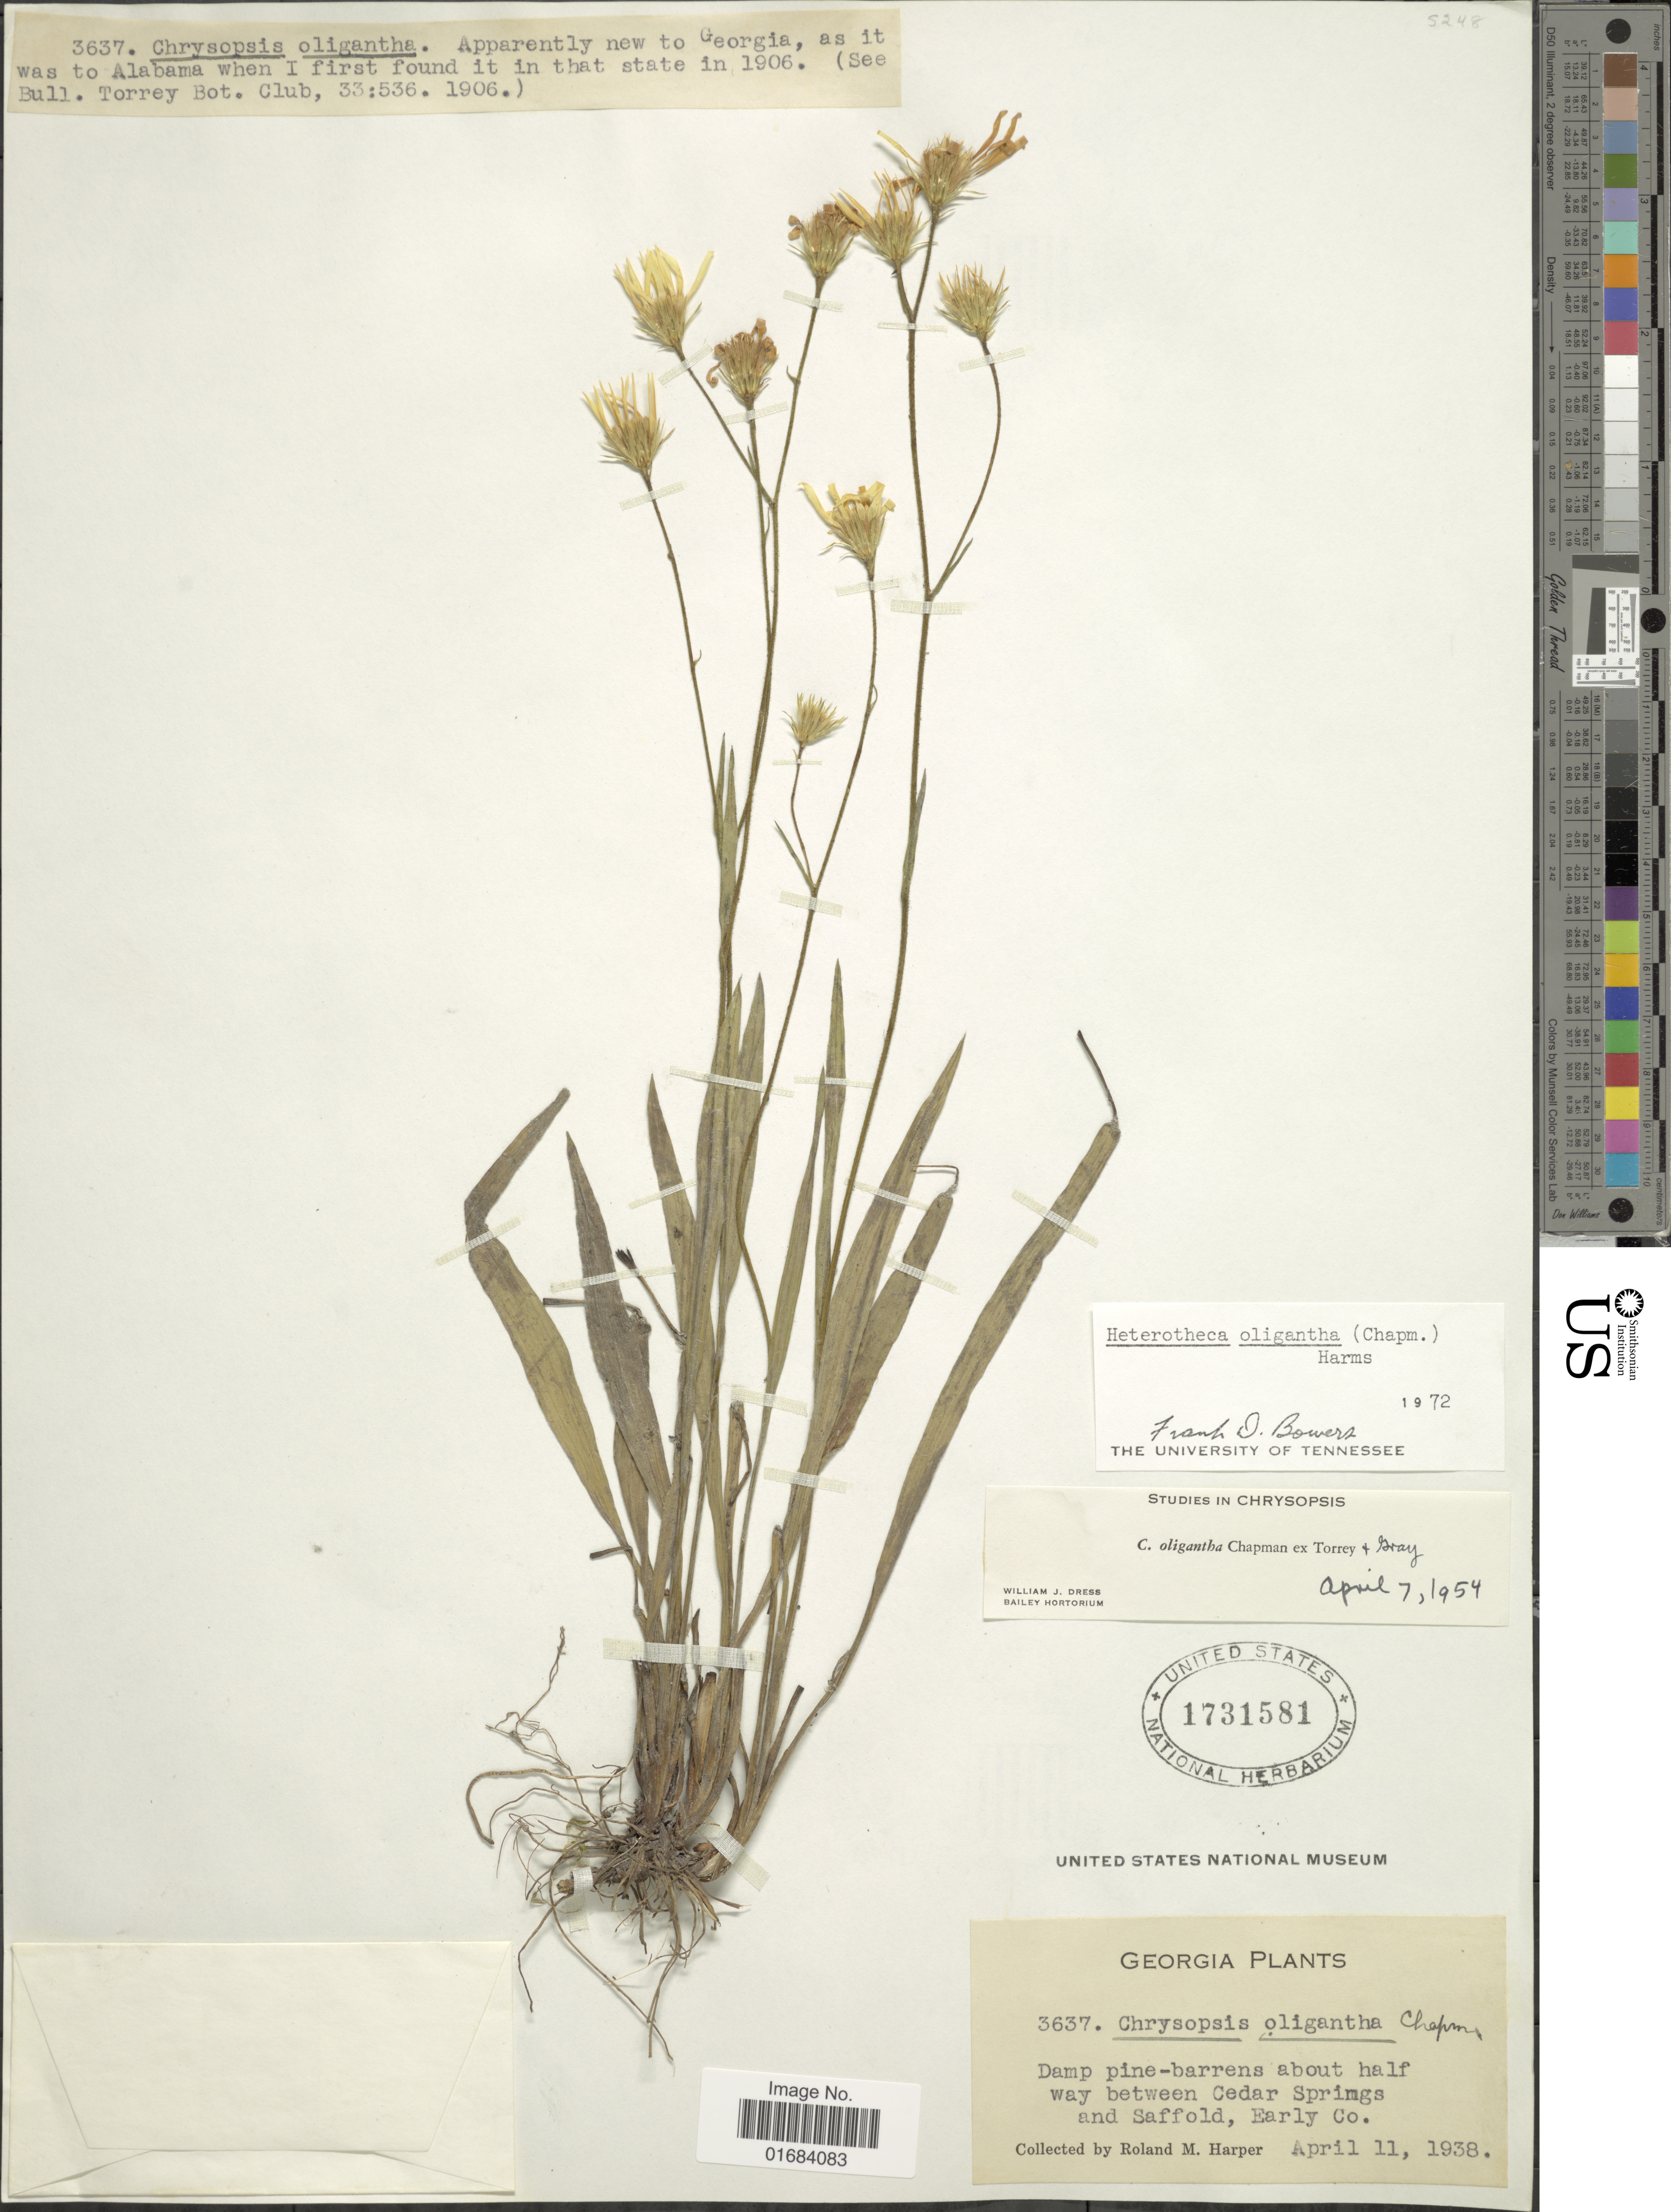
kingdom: Plantae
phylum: Tracheophyta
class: Magnoliopsida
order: Asterales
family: Asteraceae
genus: Pityopsis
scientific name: Pityopsis oligantha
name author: (Chapm. ex Torr. & A. Gray) Small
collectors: R. M. Harper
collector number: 3637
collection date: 1938-04-11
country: United States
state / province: Georgia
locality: Damp pine-barrens about half way between Cedar Springs and Saffold, Early Co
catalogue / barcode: US 1731581